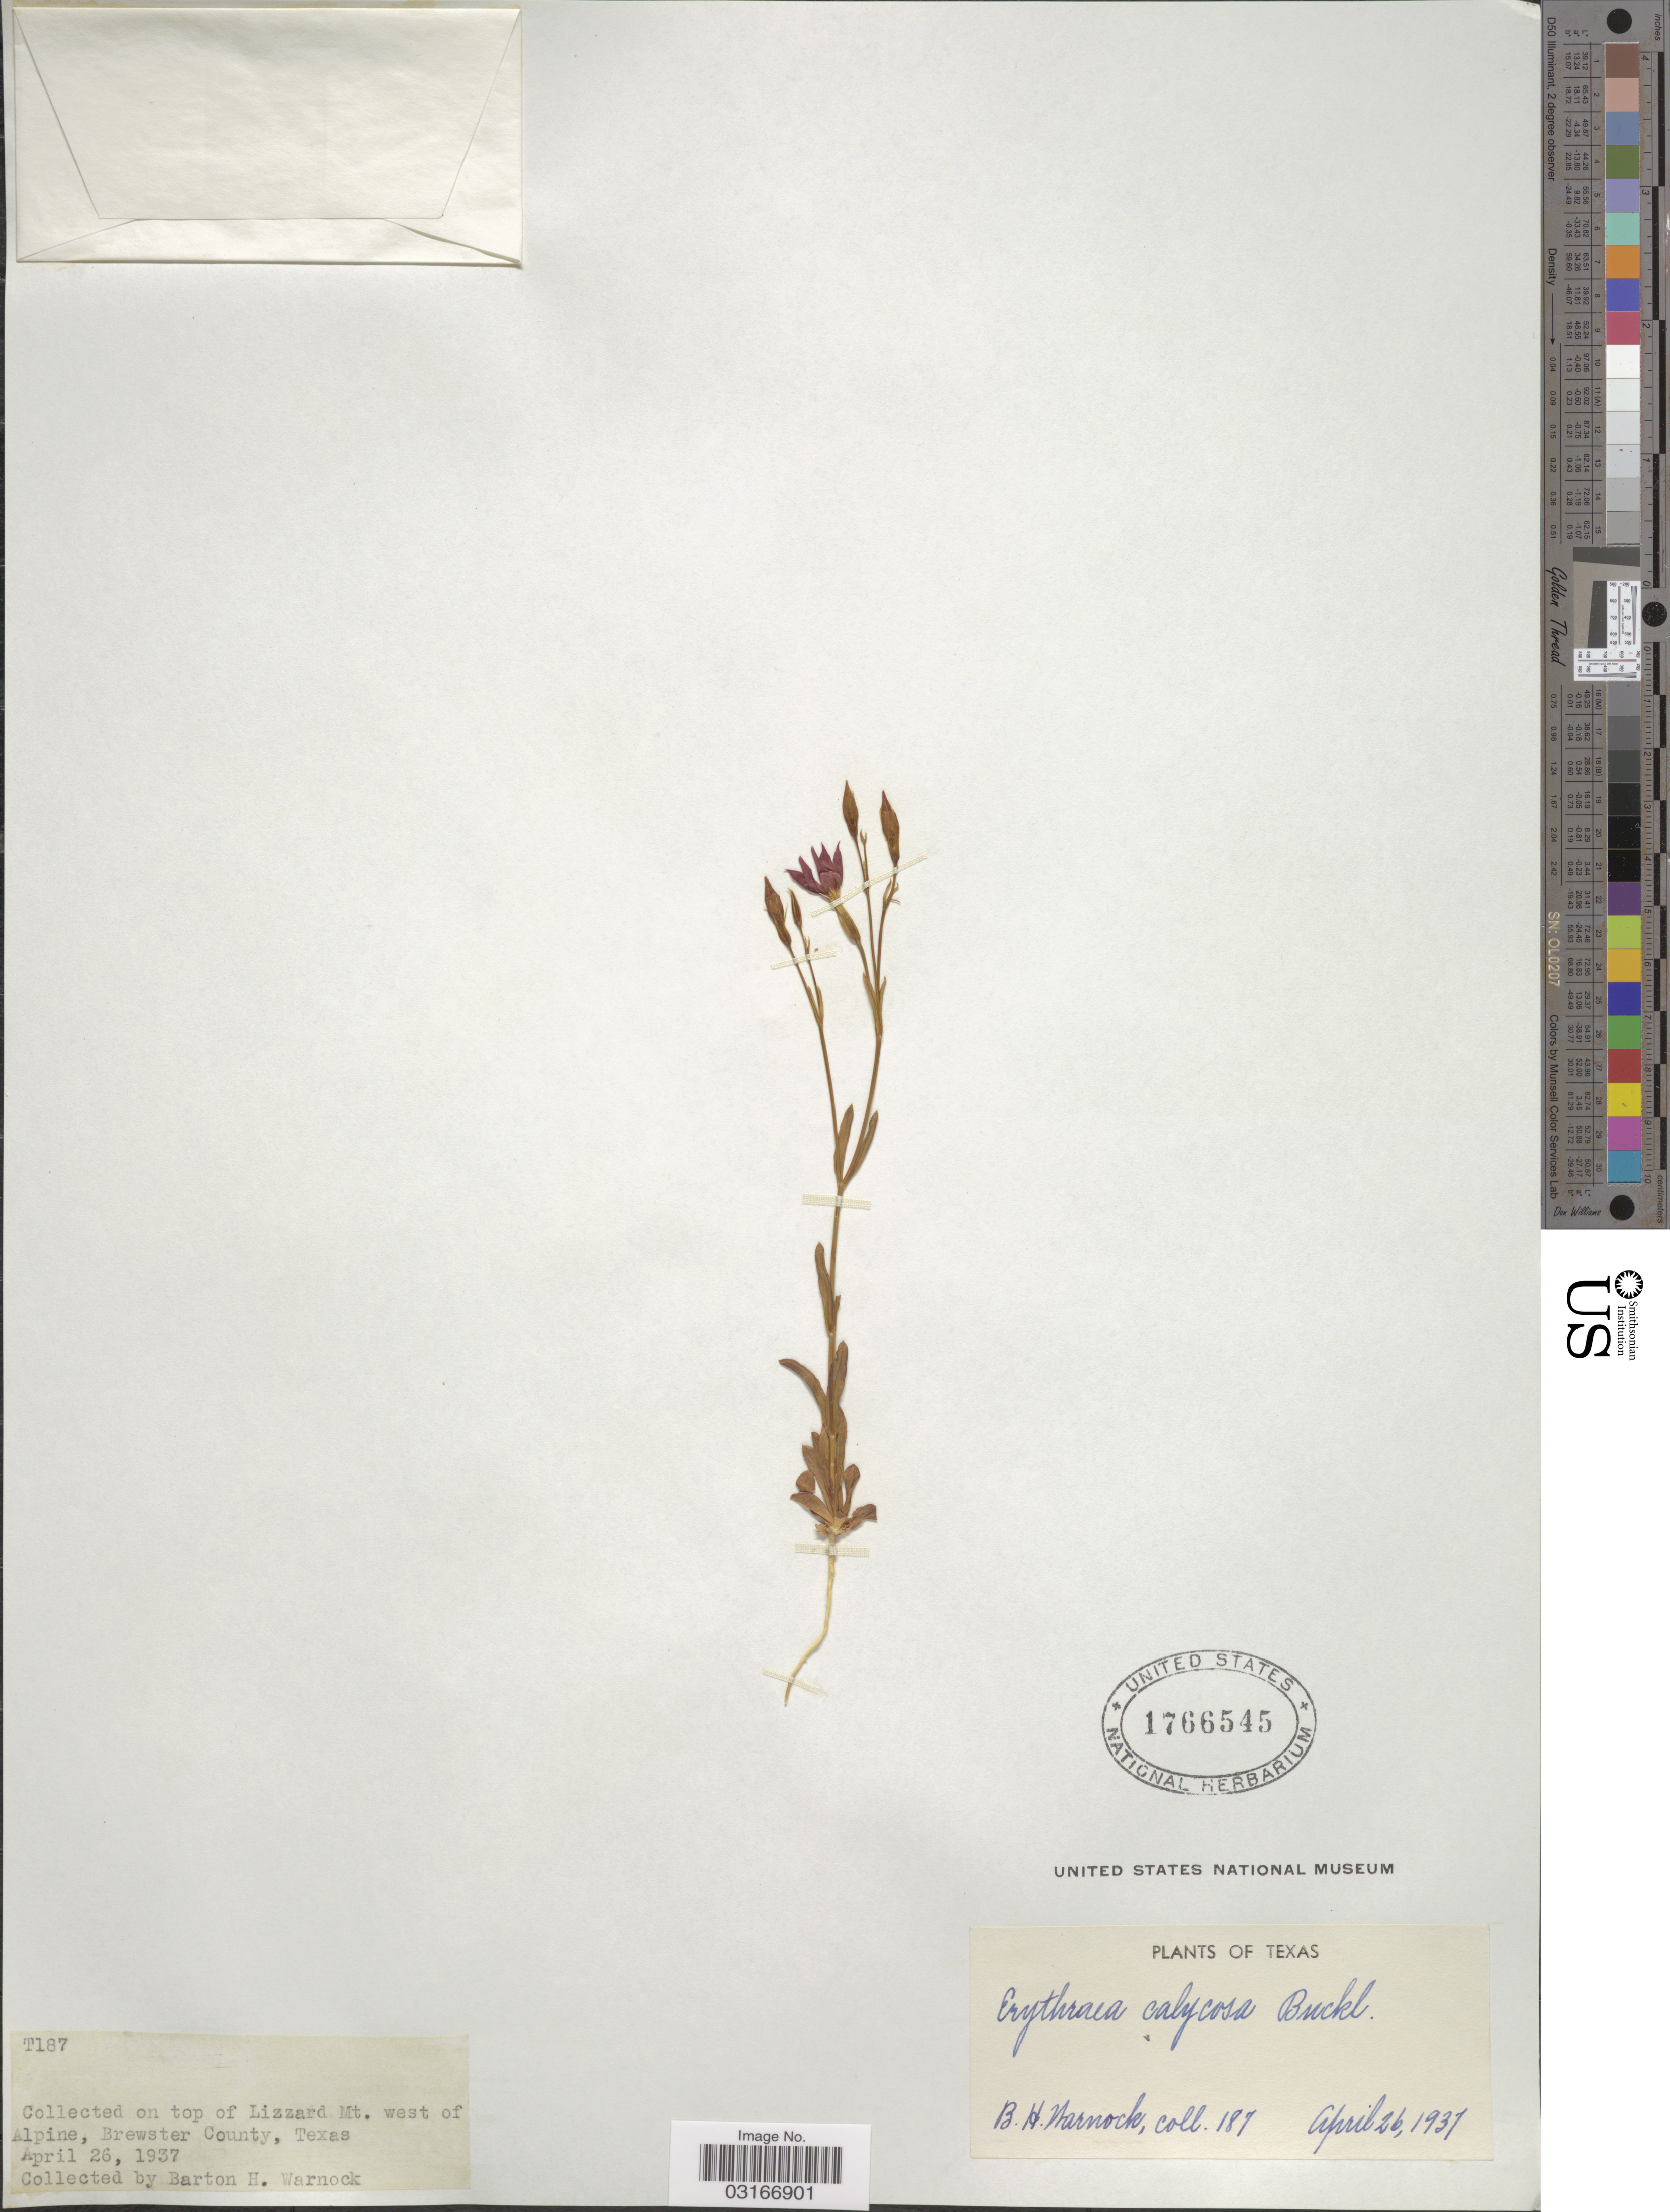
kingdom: Plantae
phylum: Tracheophyta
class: Magnoliopsida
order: Gentianales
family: Gentianaceae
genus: Centaurium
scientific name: Centaurium calycosum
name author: (Buckley) Buckley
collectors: B. H. Warnock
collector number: T187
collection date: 1937-04-26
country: United States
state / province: Texas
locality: On top of Lizzard Mt. west of Alpine, Brewster County.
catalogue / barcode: US 1766545